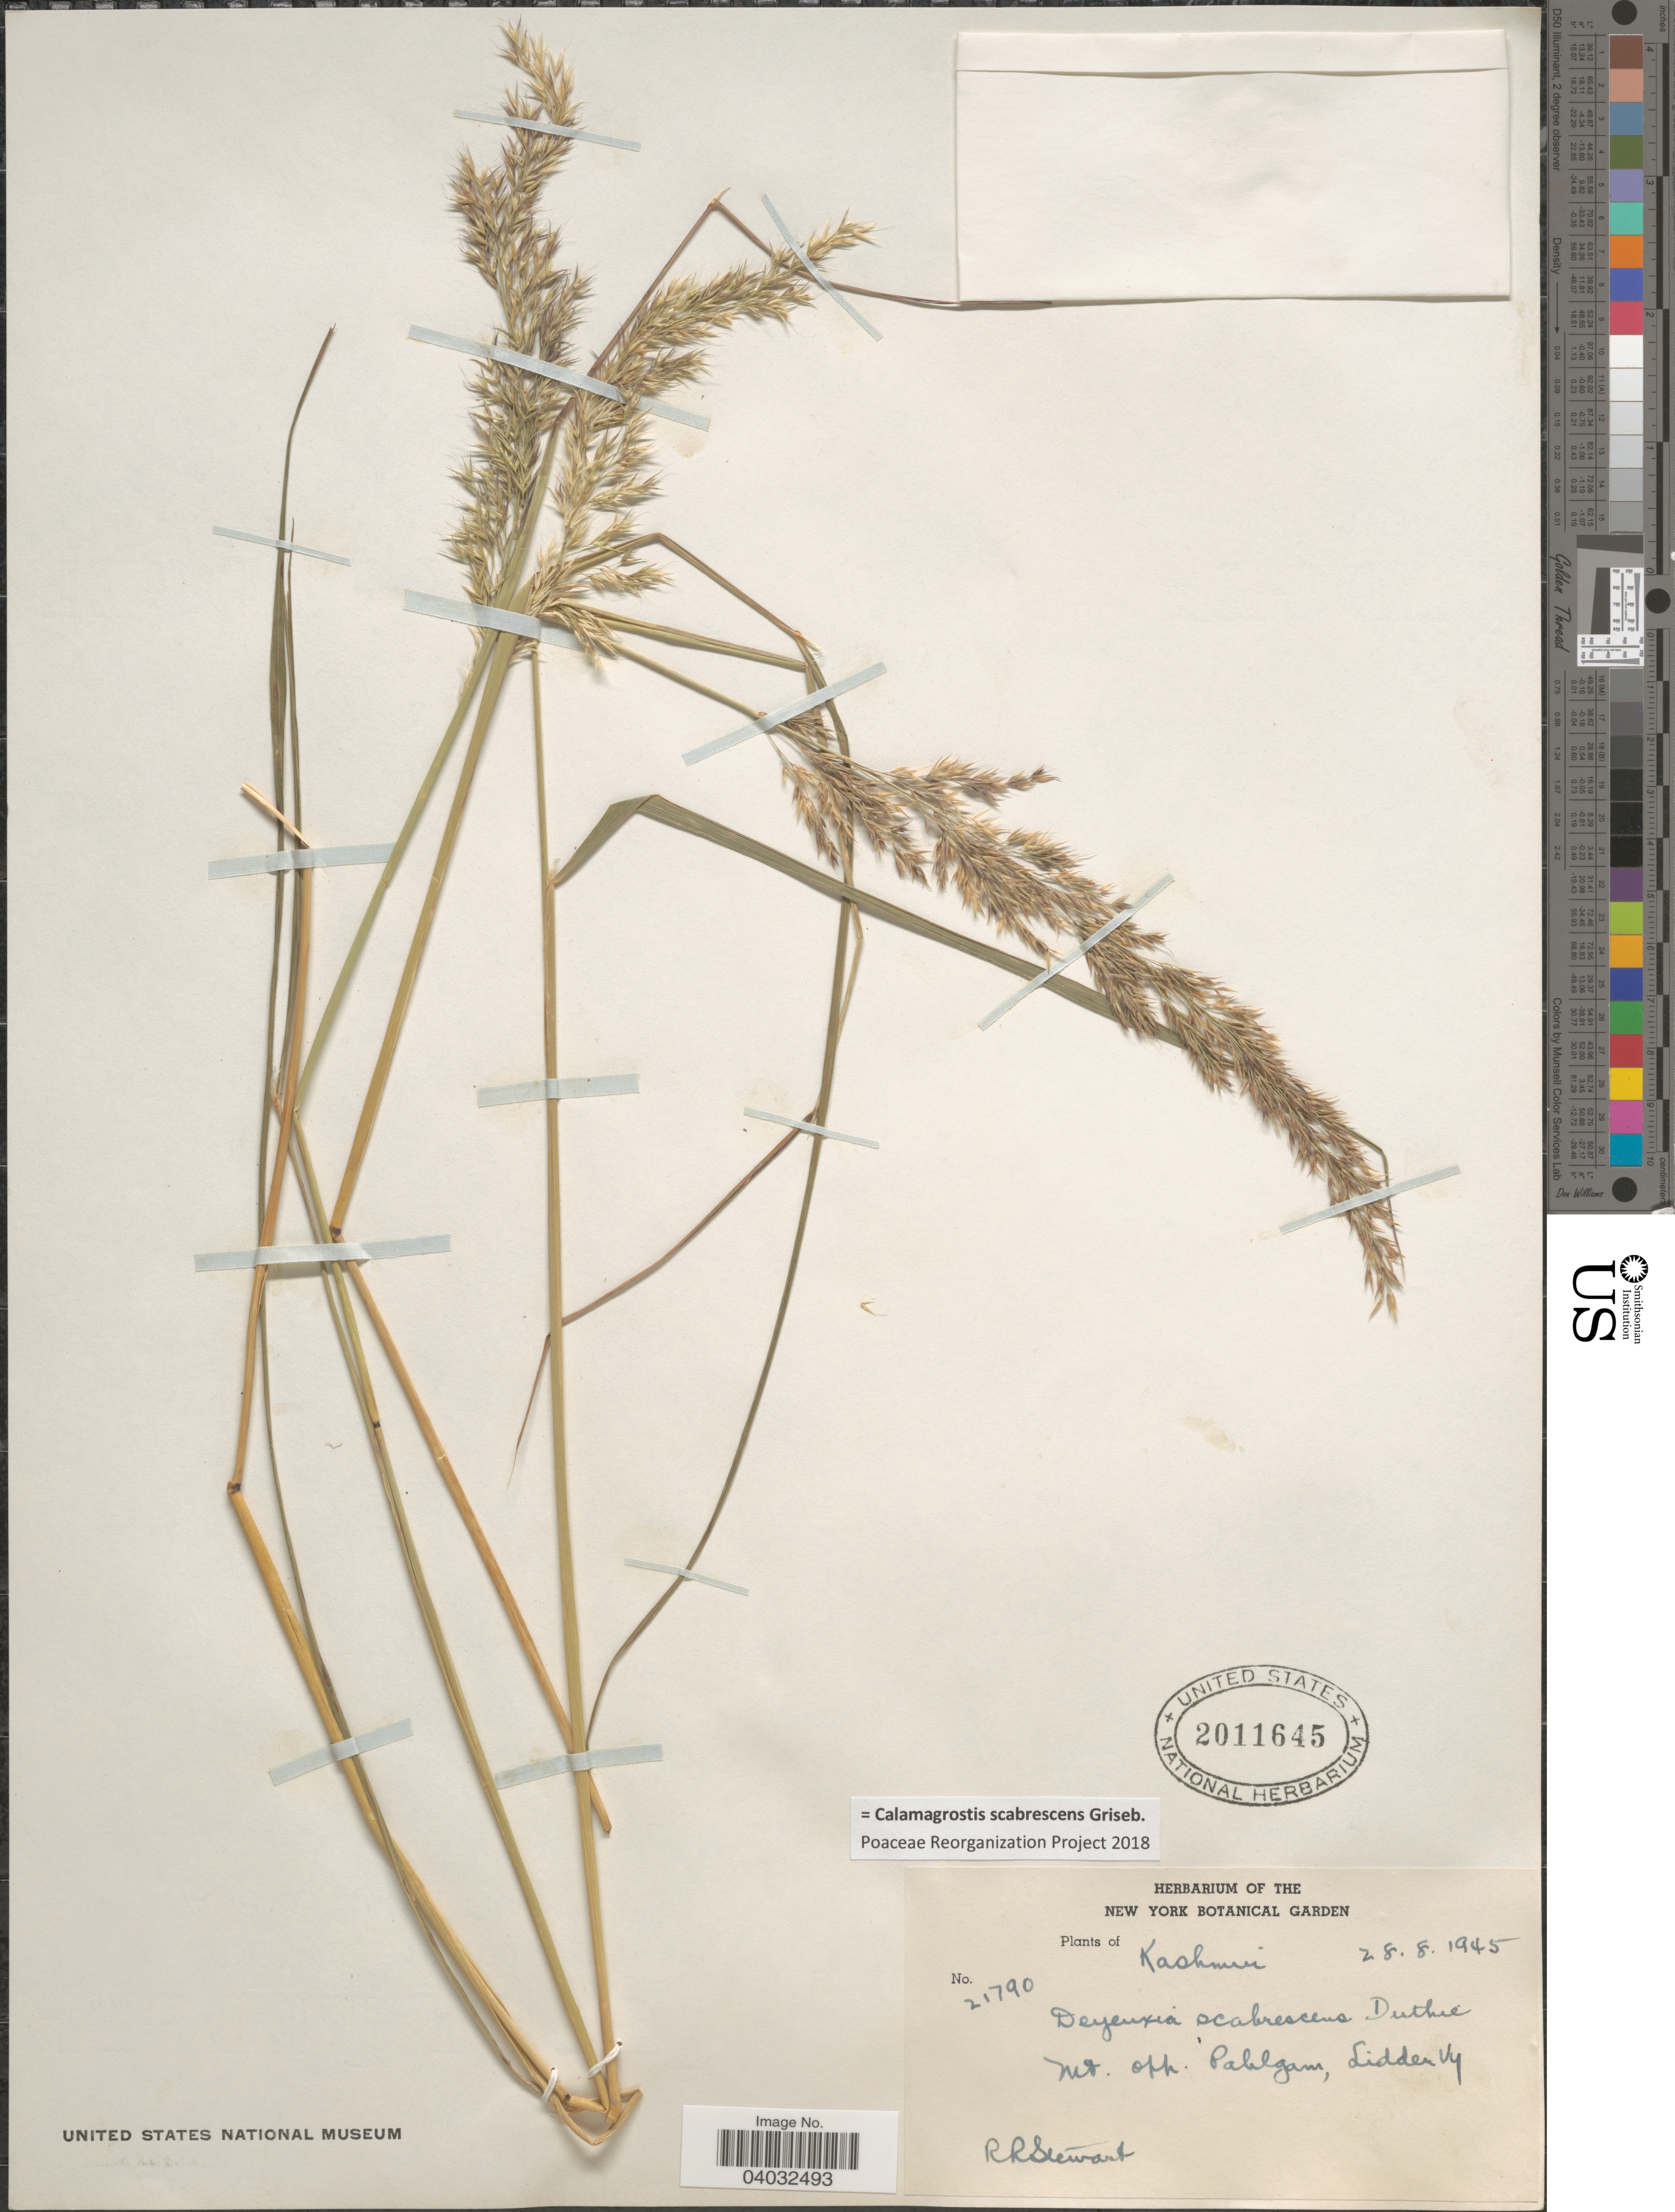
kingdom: Plantae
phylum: Tracheophyta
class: Liliopsida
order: Poales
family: Poaceae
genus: Calamagrostis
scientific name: Calamagrostis scabrescens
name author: Griseb.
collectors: R. Stewart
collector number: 21790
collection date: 1945-08-28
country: India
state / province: Jammu and Kashmir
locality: Kashmir. Mt. opp. Pahlgam, Lidder Vy.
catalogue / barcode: US 2011645